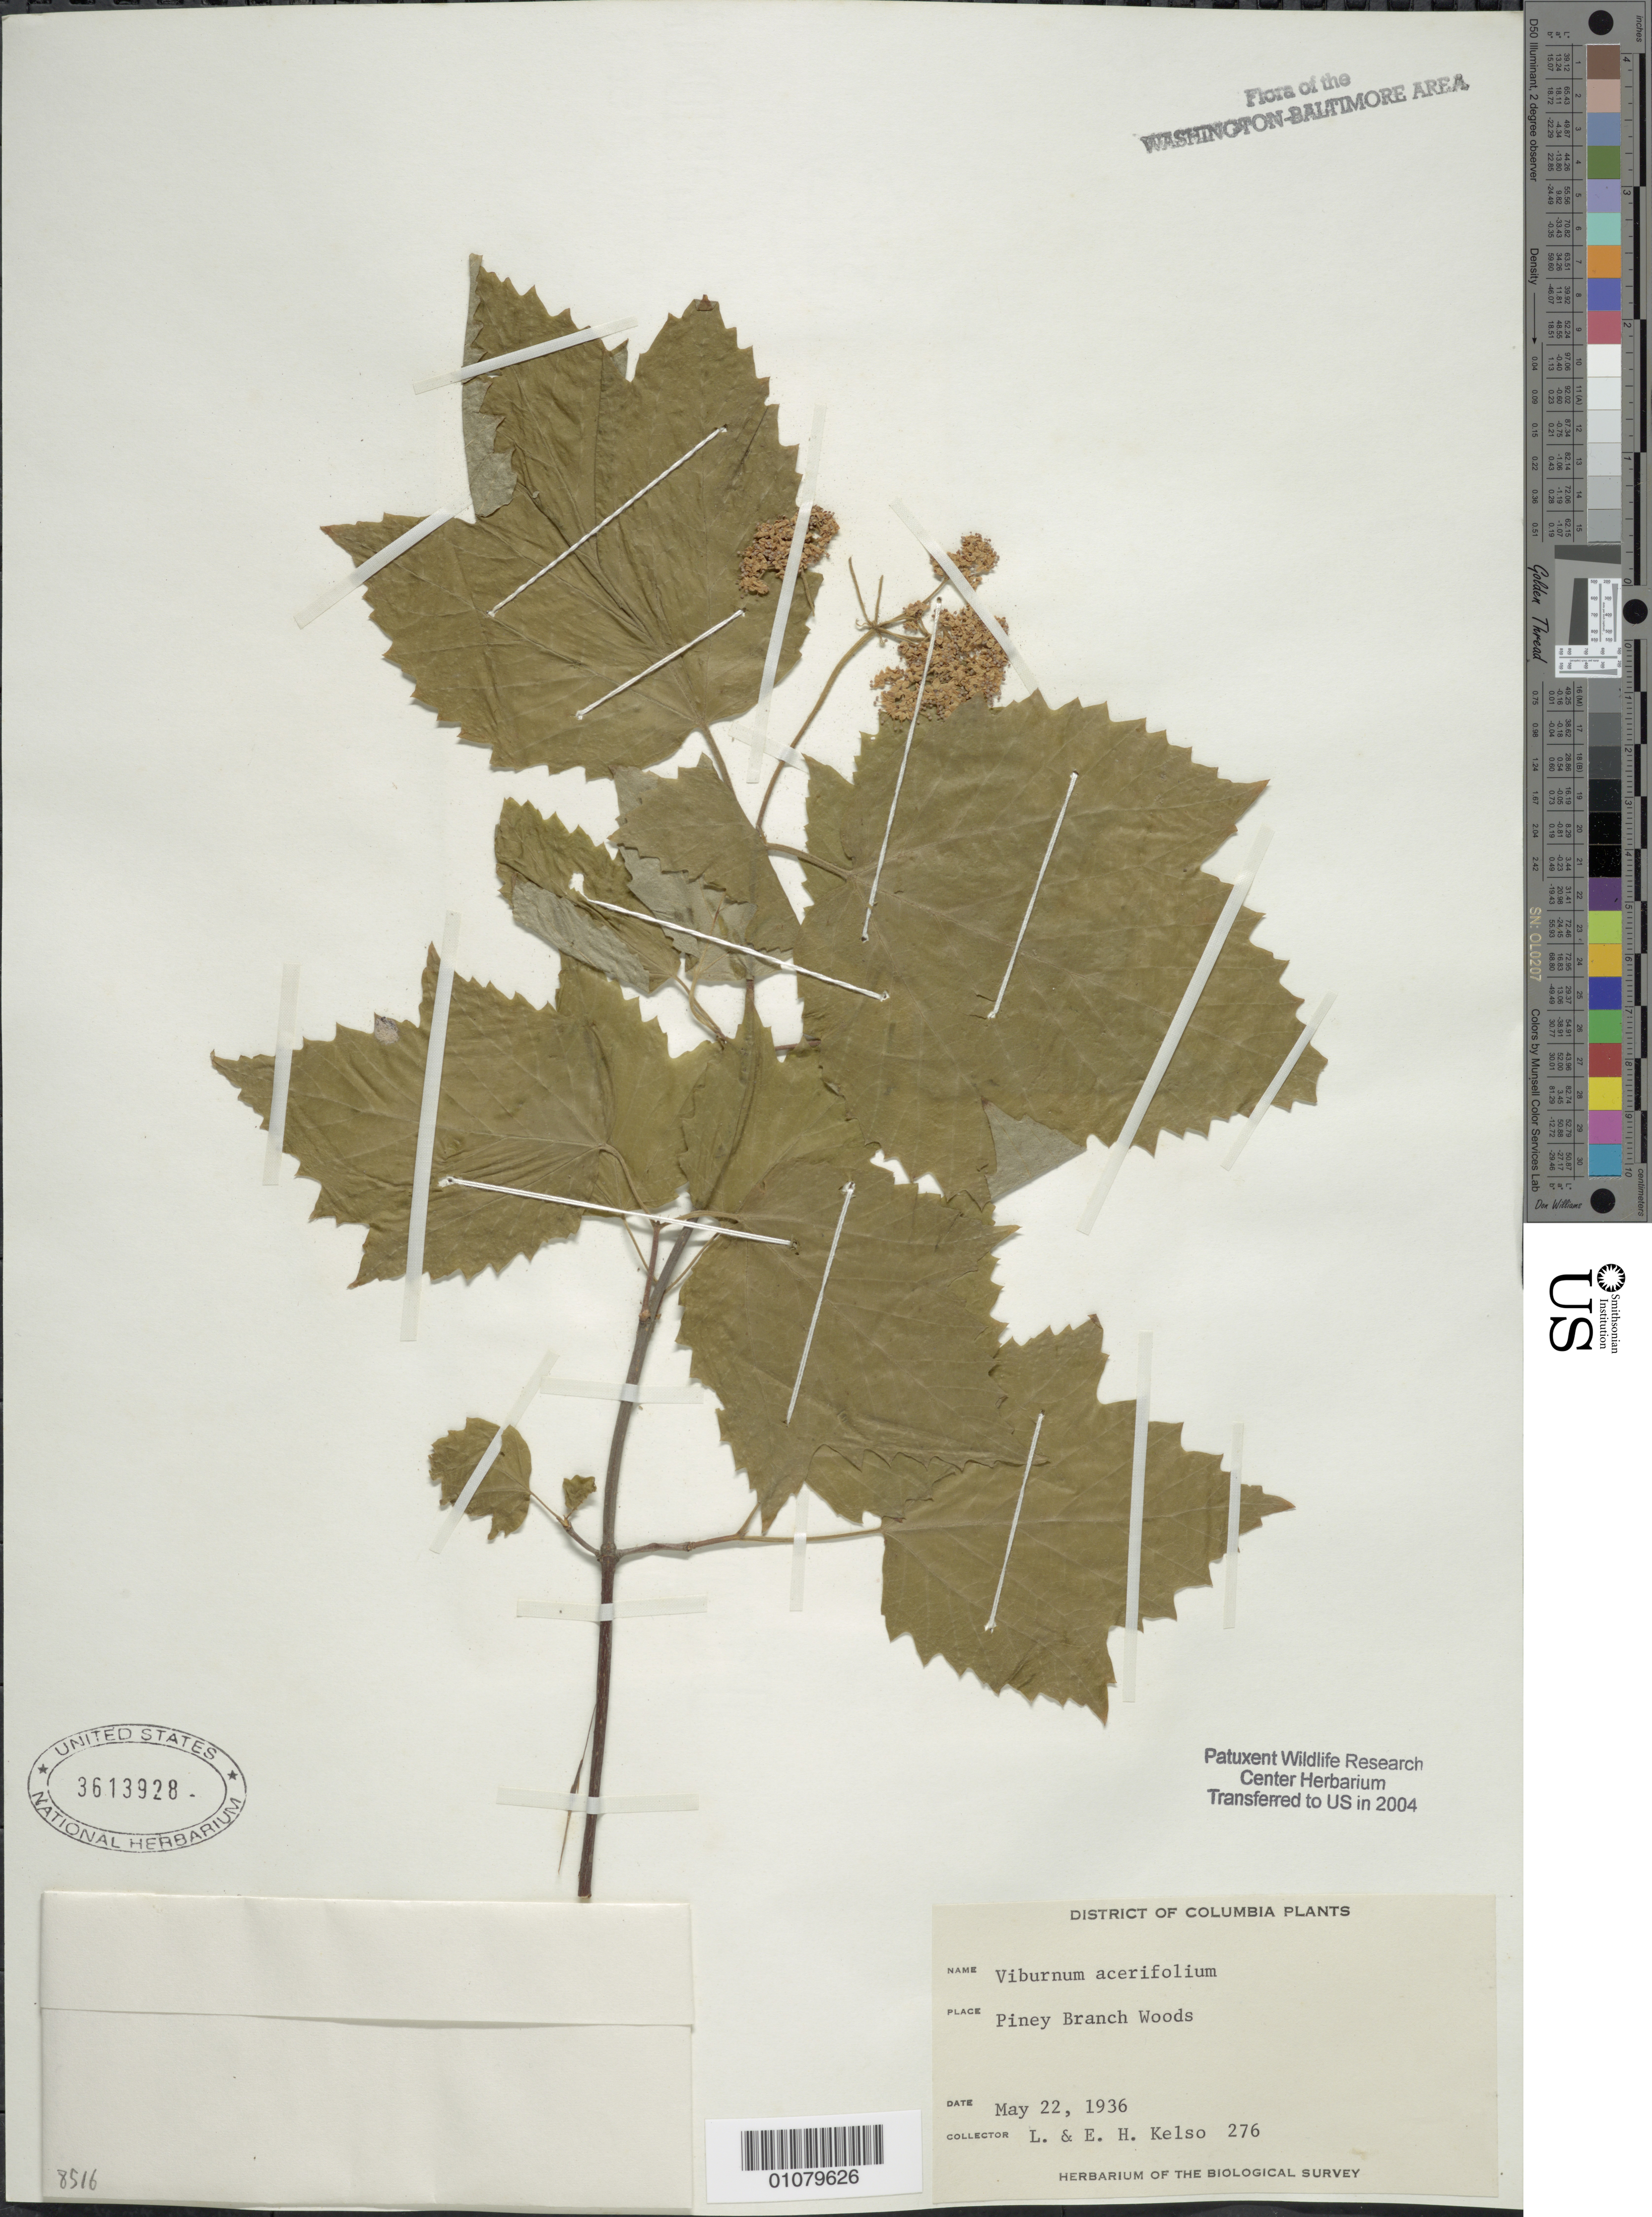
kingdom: Plantae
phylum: Tracheophyta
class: Magnoliopsida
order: Dipsacales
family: Viburnaceae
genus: Viburnum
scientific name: Viburnum acerifolium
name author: L.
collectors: L. Kelso & E. Kelso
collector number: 276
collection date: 1936-05-22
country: United States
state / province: District of Columbia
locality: Piney Branch Woods.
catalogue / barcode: US 3613928